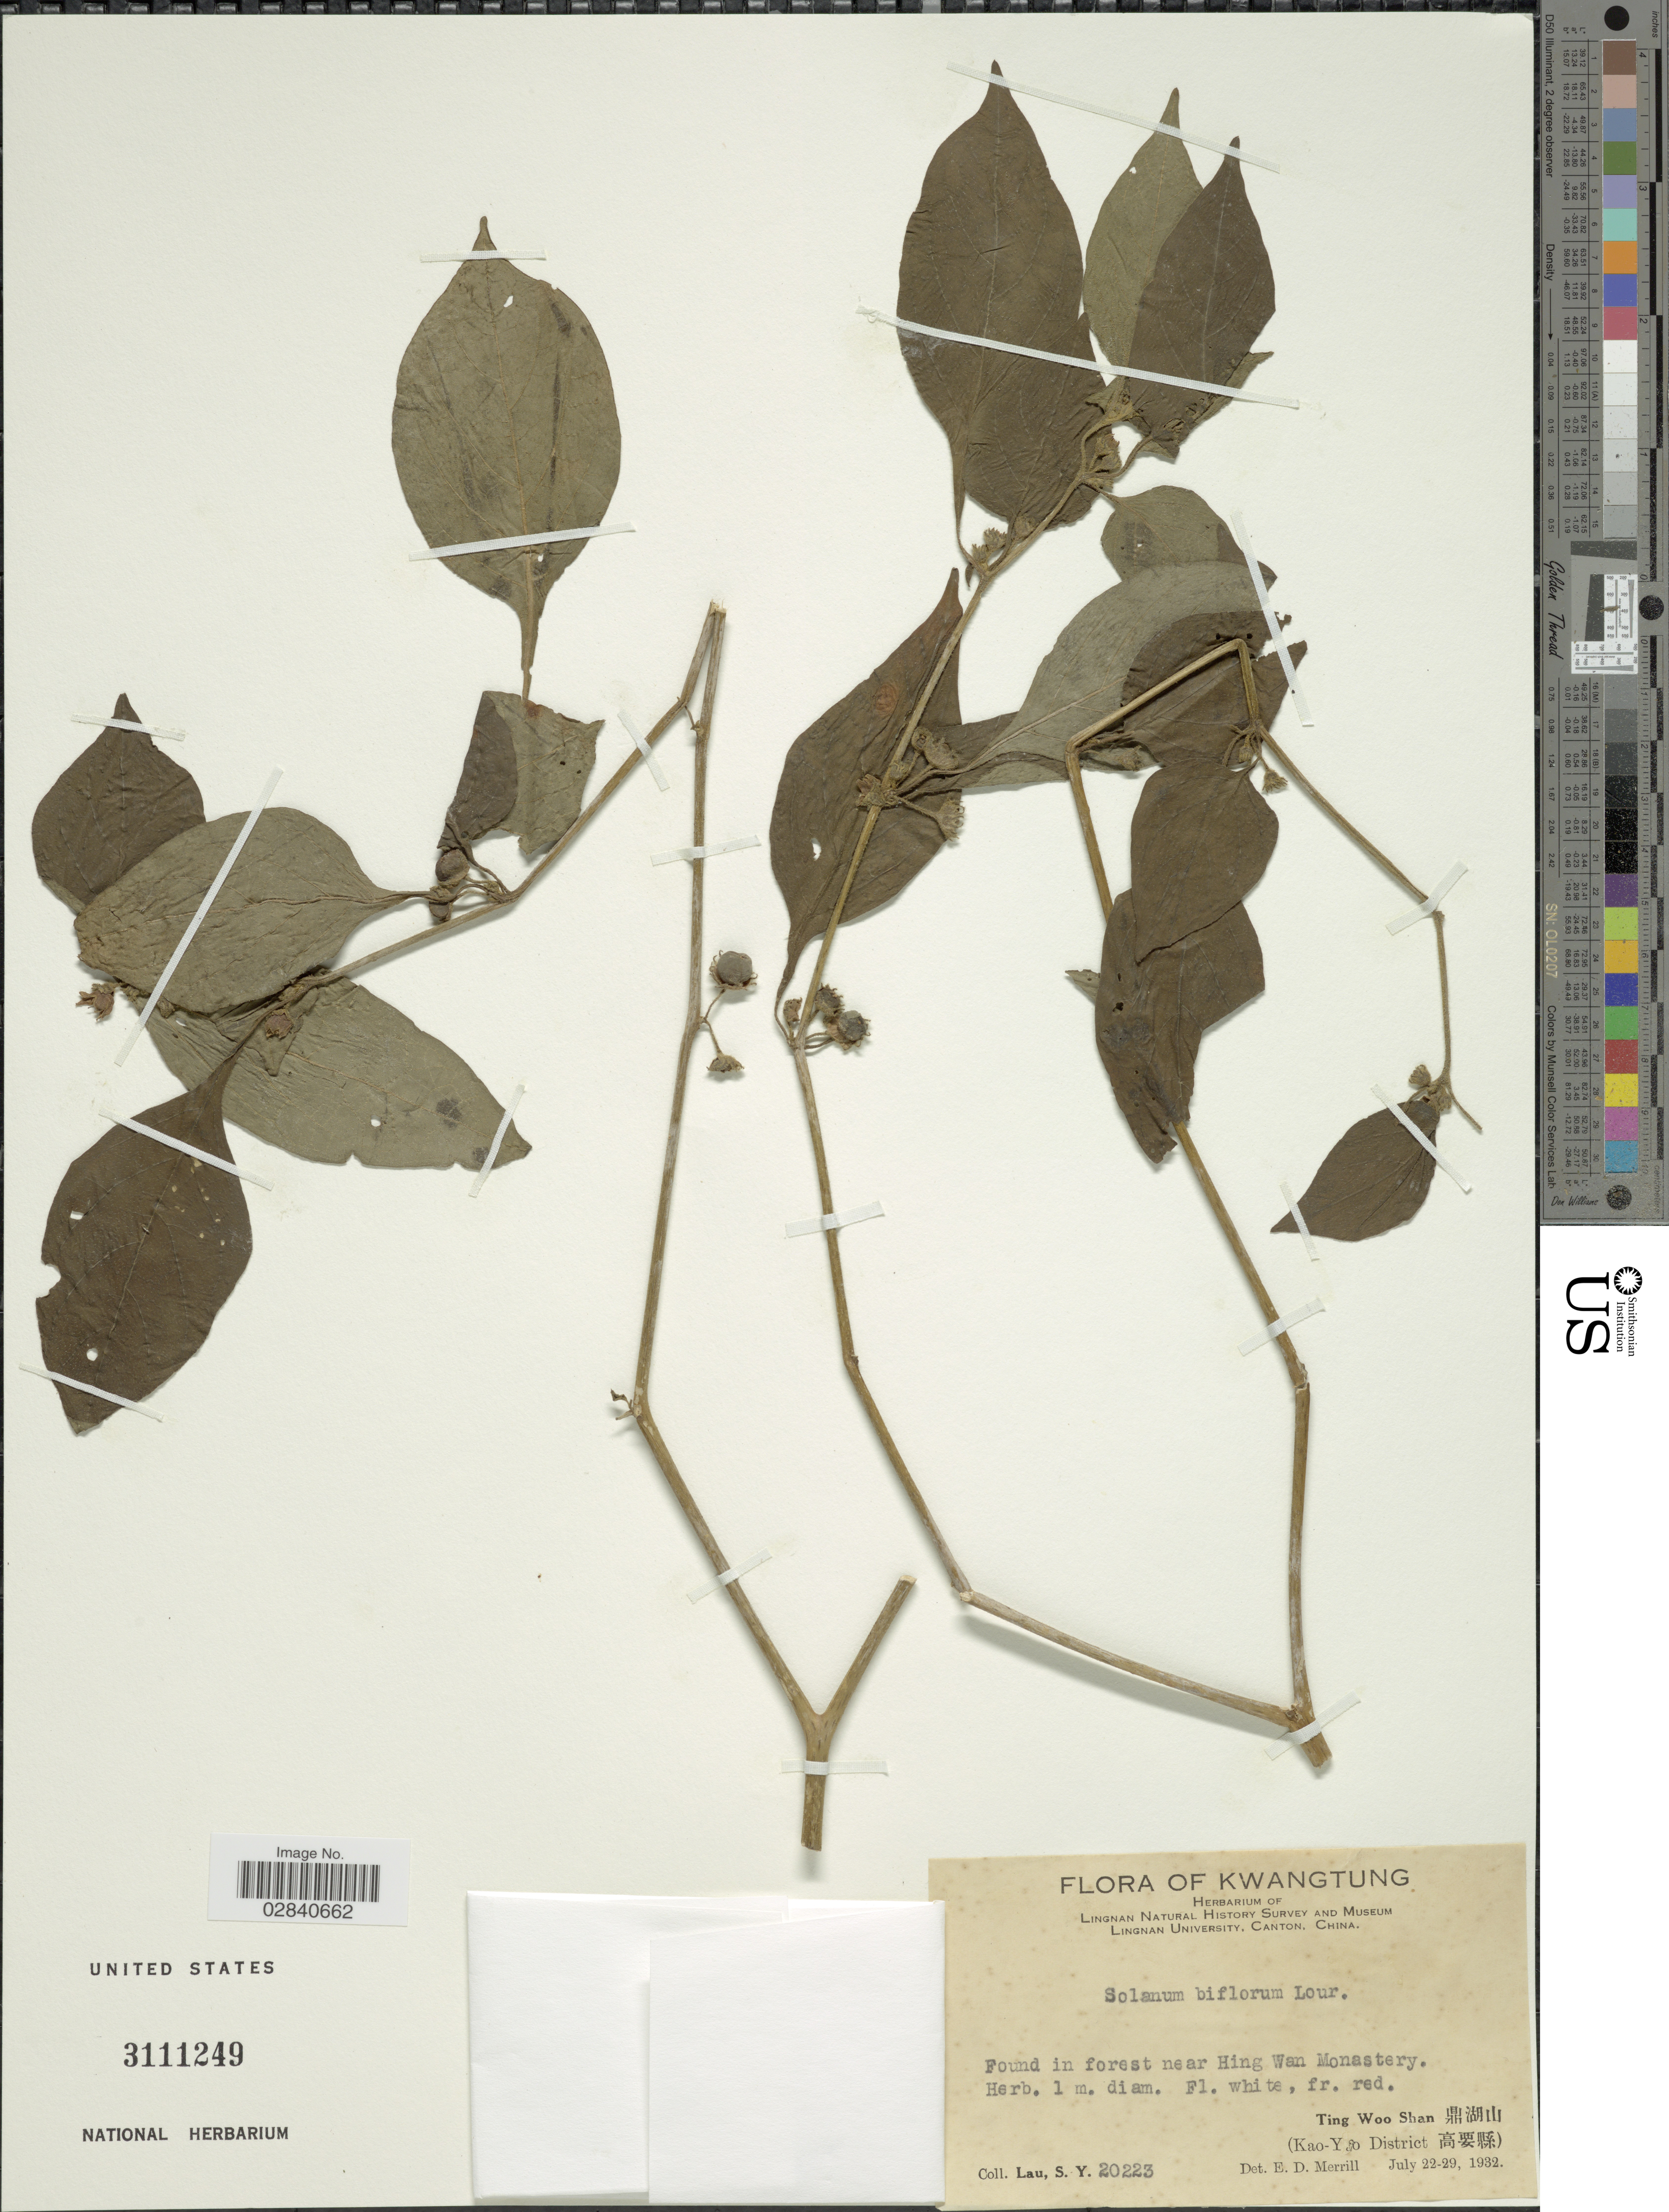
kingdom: Plantae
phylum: Tracheophyta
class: Magnoliopsida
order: Solanales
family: Solanaceae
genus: Lycianthes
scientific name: Lycianthes biflora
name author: (Lour.) Bitter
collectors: S. Y. Lau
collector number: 20223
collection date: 1932-07-22/1932-07-29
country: China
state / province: Guangdong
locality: Kwangtung. Found in forest near Hing Wan Monastery. Ting Woo Shan. (Kao-Yao District).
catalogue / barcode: US 3111249